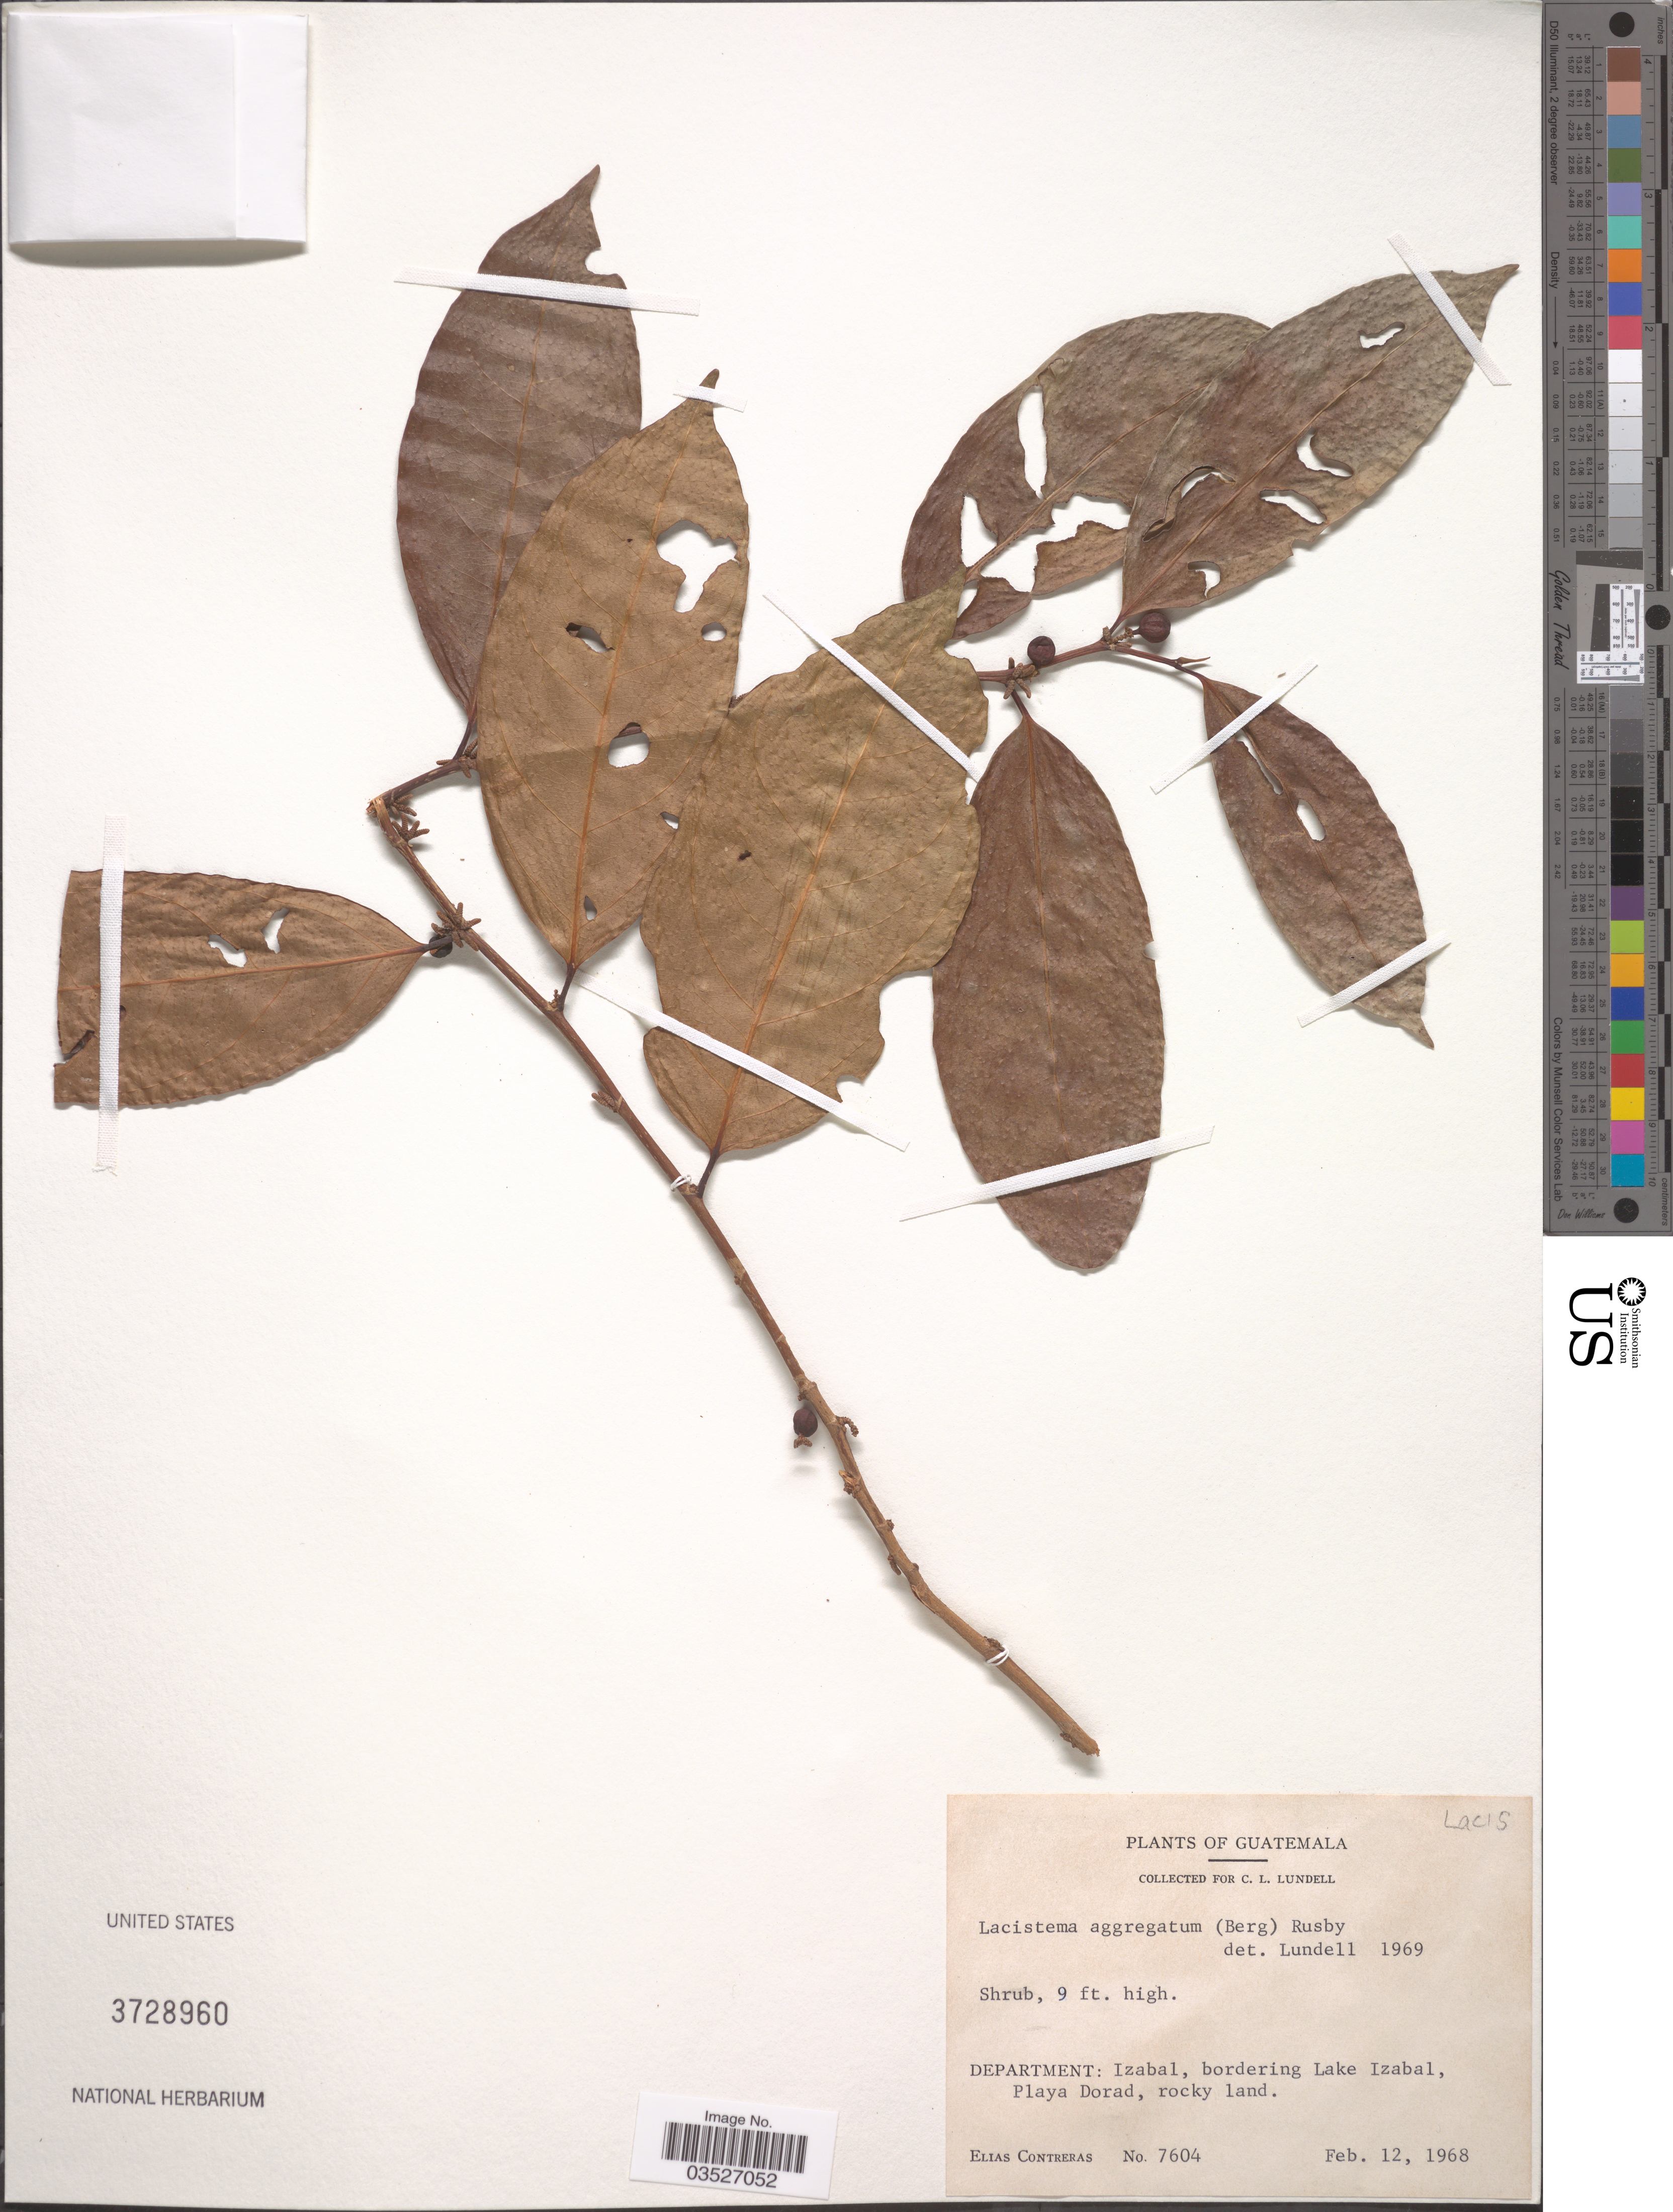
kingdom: Plantae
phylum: Tracheophyta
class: Magnoliopsida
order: Malpighiales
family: Lacistemataceae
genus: Lacistema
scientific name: Lacistema aggregatum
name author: (P.J. Bergius) Rusby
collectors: E. Contreras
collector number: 7604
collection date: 1968-02-12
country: Guatemala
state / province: Izabal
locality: Department: Izabal, bordering Lake Izabal, Playa Dorad, rocky land.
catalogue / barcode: US 3728960